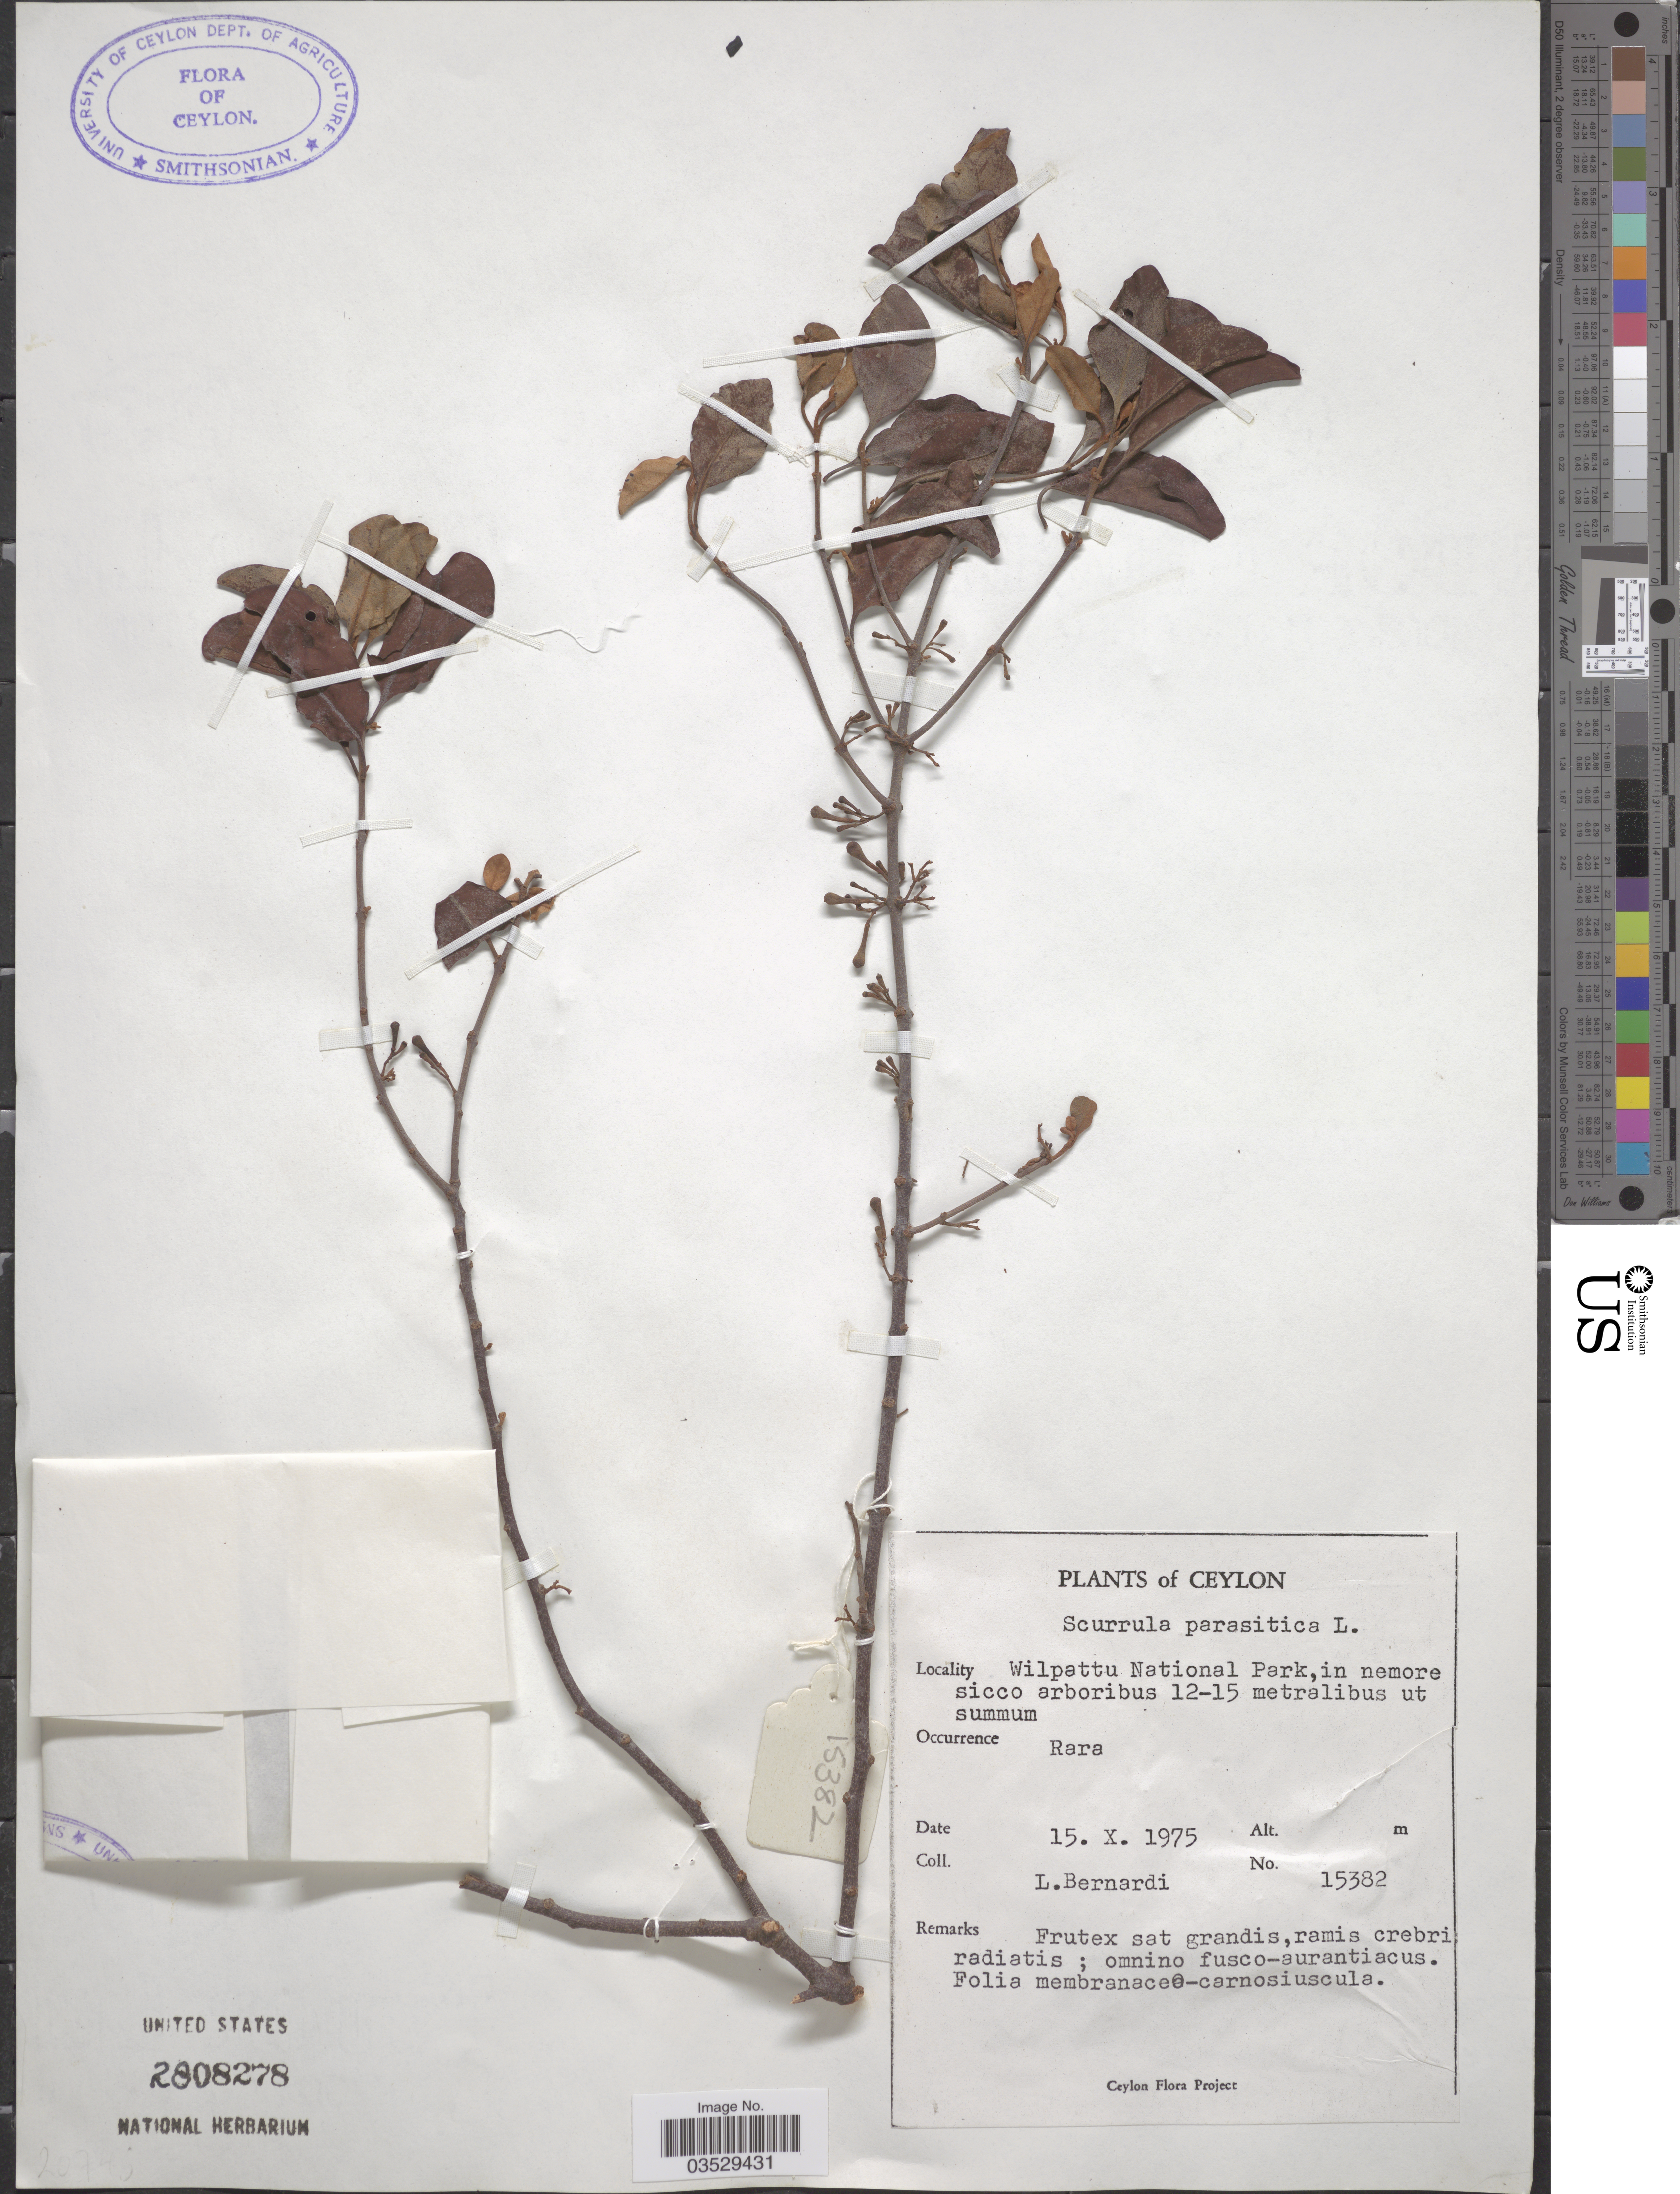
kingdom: Plantae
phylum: Tracheophyta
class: Magnoliopsida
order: Santalales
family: Loranthaceae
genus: Scurrula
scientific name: Scurrula parasitica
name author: L.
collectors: L. Bernardi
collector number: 15382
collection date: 1975-10-15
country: Sri Lanka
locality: Ceylon. Wilpattu National Park, in nemore sicco arboribus 12-15 metralibus ut summum.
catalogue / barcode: US 2808278